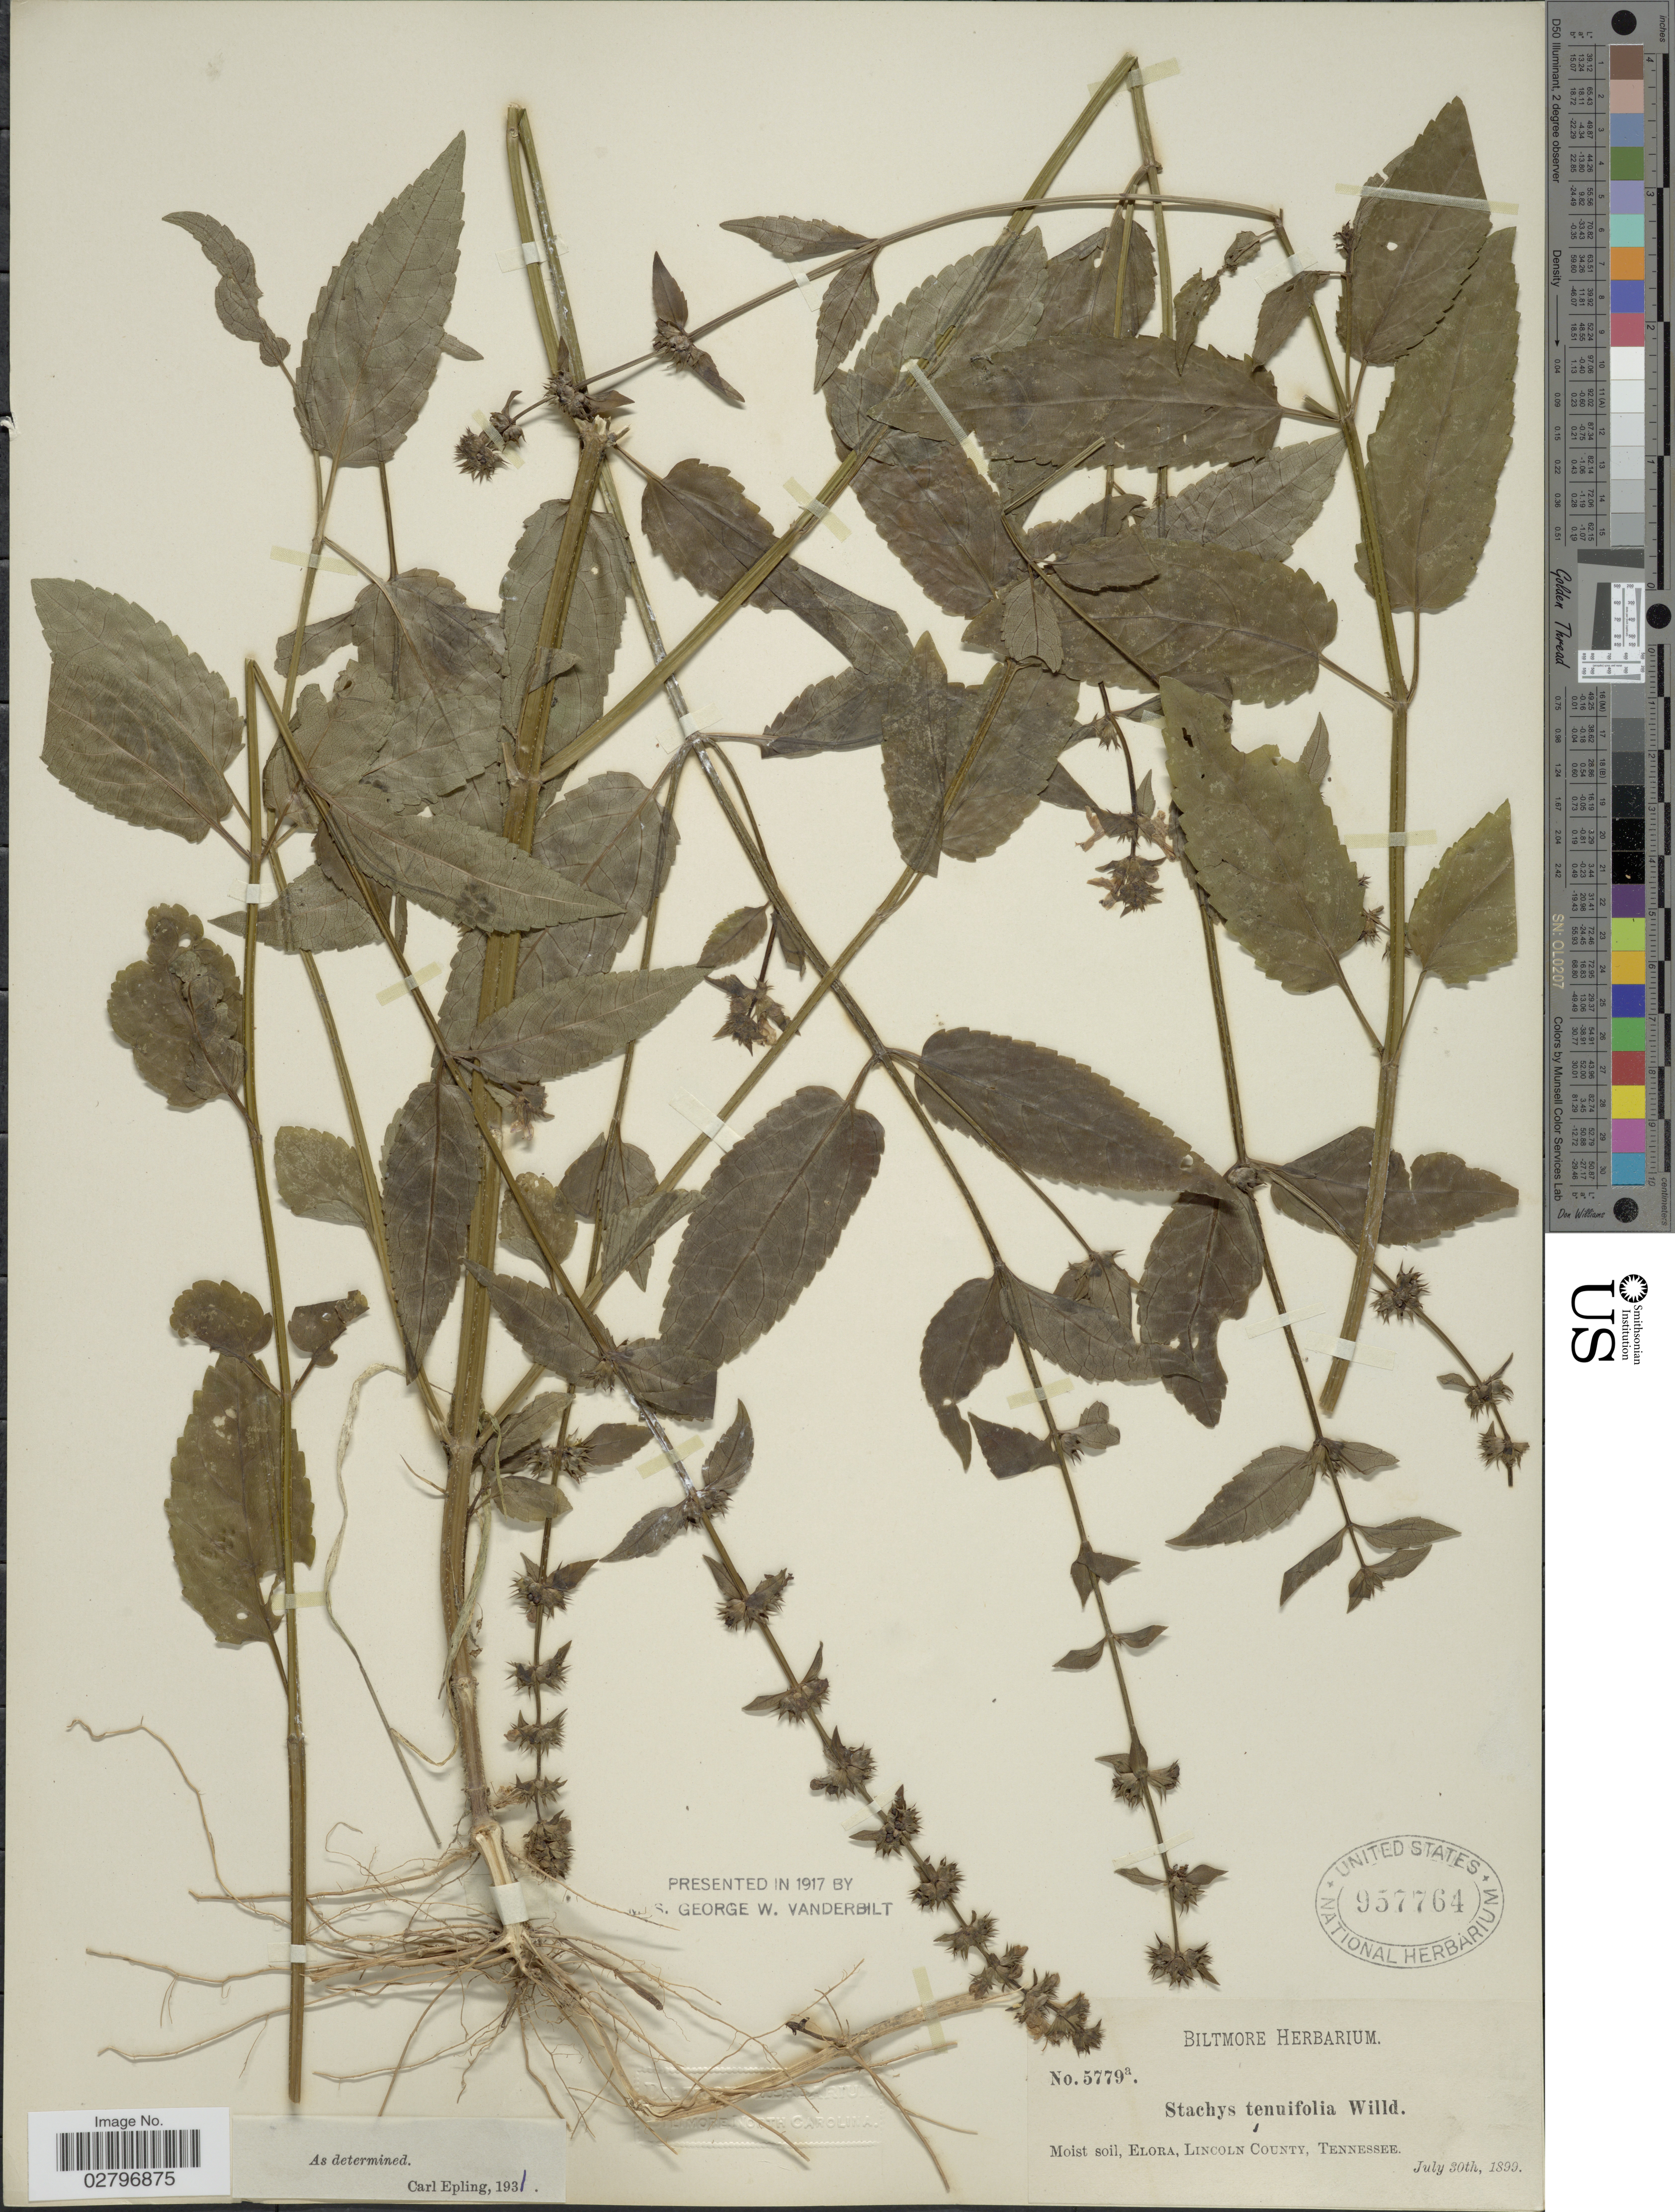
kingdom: Plantae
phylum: Tracheophyta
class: Magnoliopsida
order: Lamiales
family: Lamiaceae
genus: Stachys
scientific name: Stachys tenuifolia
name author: Willd.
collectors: ex herb. Biltmore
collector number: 5779a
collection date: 1899-07-30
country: United States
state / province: Tennessee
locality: Moist soil, Elora, Lincoln County, Tennessee.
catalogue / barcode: US 957764